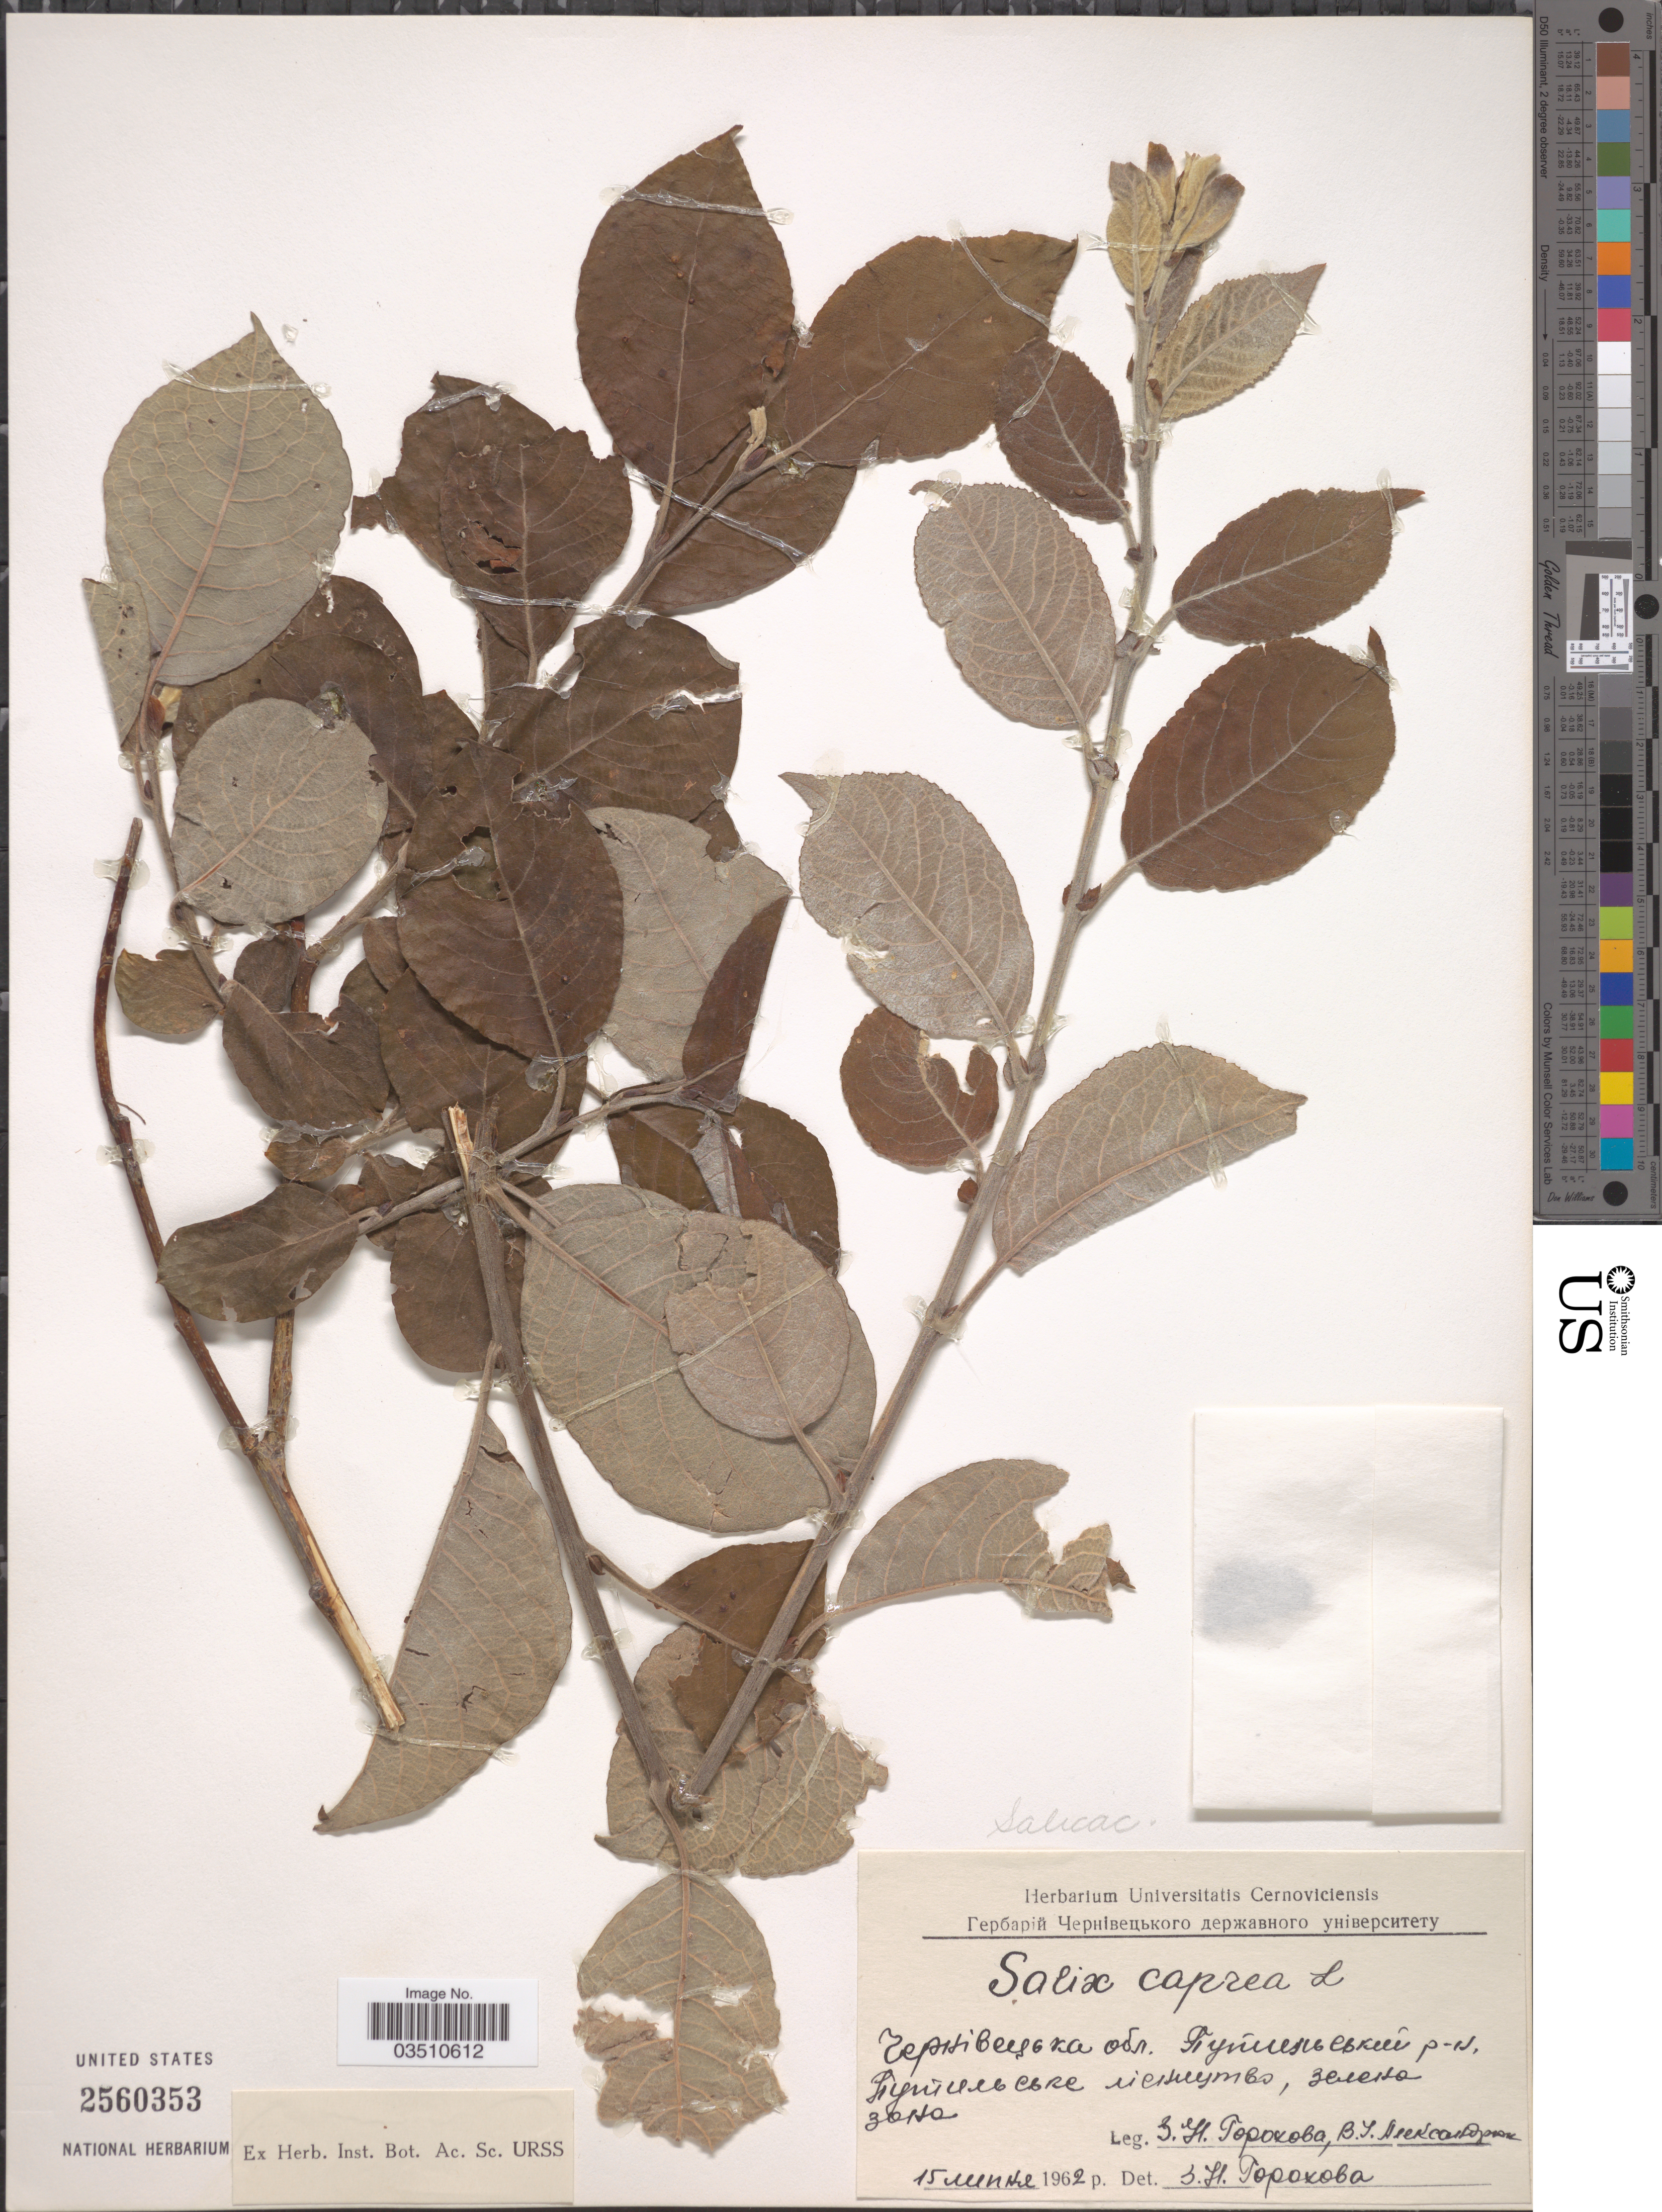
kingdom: Plantae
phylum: Tracheophyta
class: Magnoliopsida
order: Malpighiales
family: Salicaceae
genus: Salix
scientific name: Salix caprea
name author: L.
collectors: Z. Gorokhova & V. Aleksandryuk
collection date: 1962-07-15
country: Ukraine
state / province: Chernivtsi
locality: Putyla.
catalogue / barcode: US 2560353